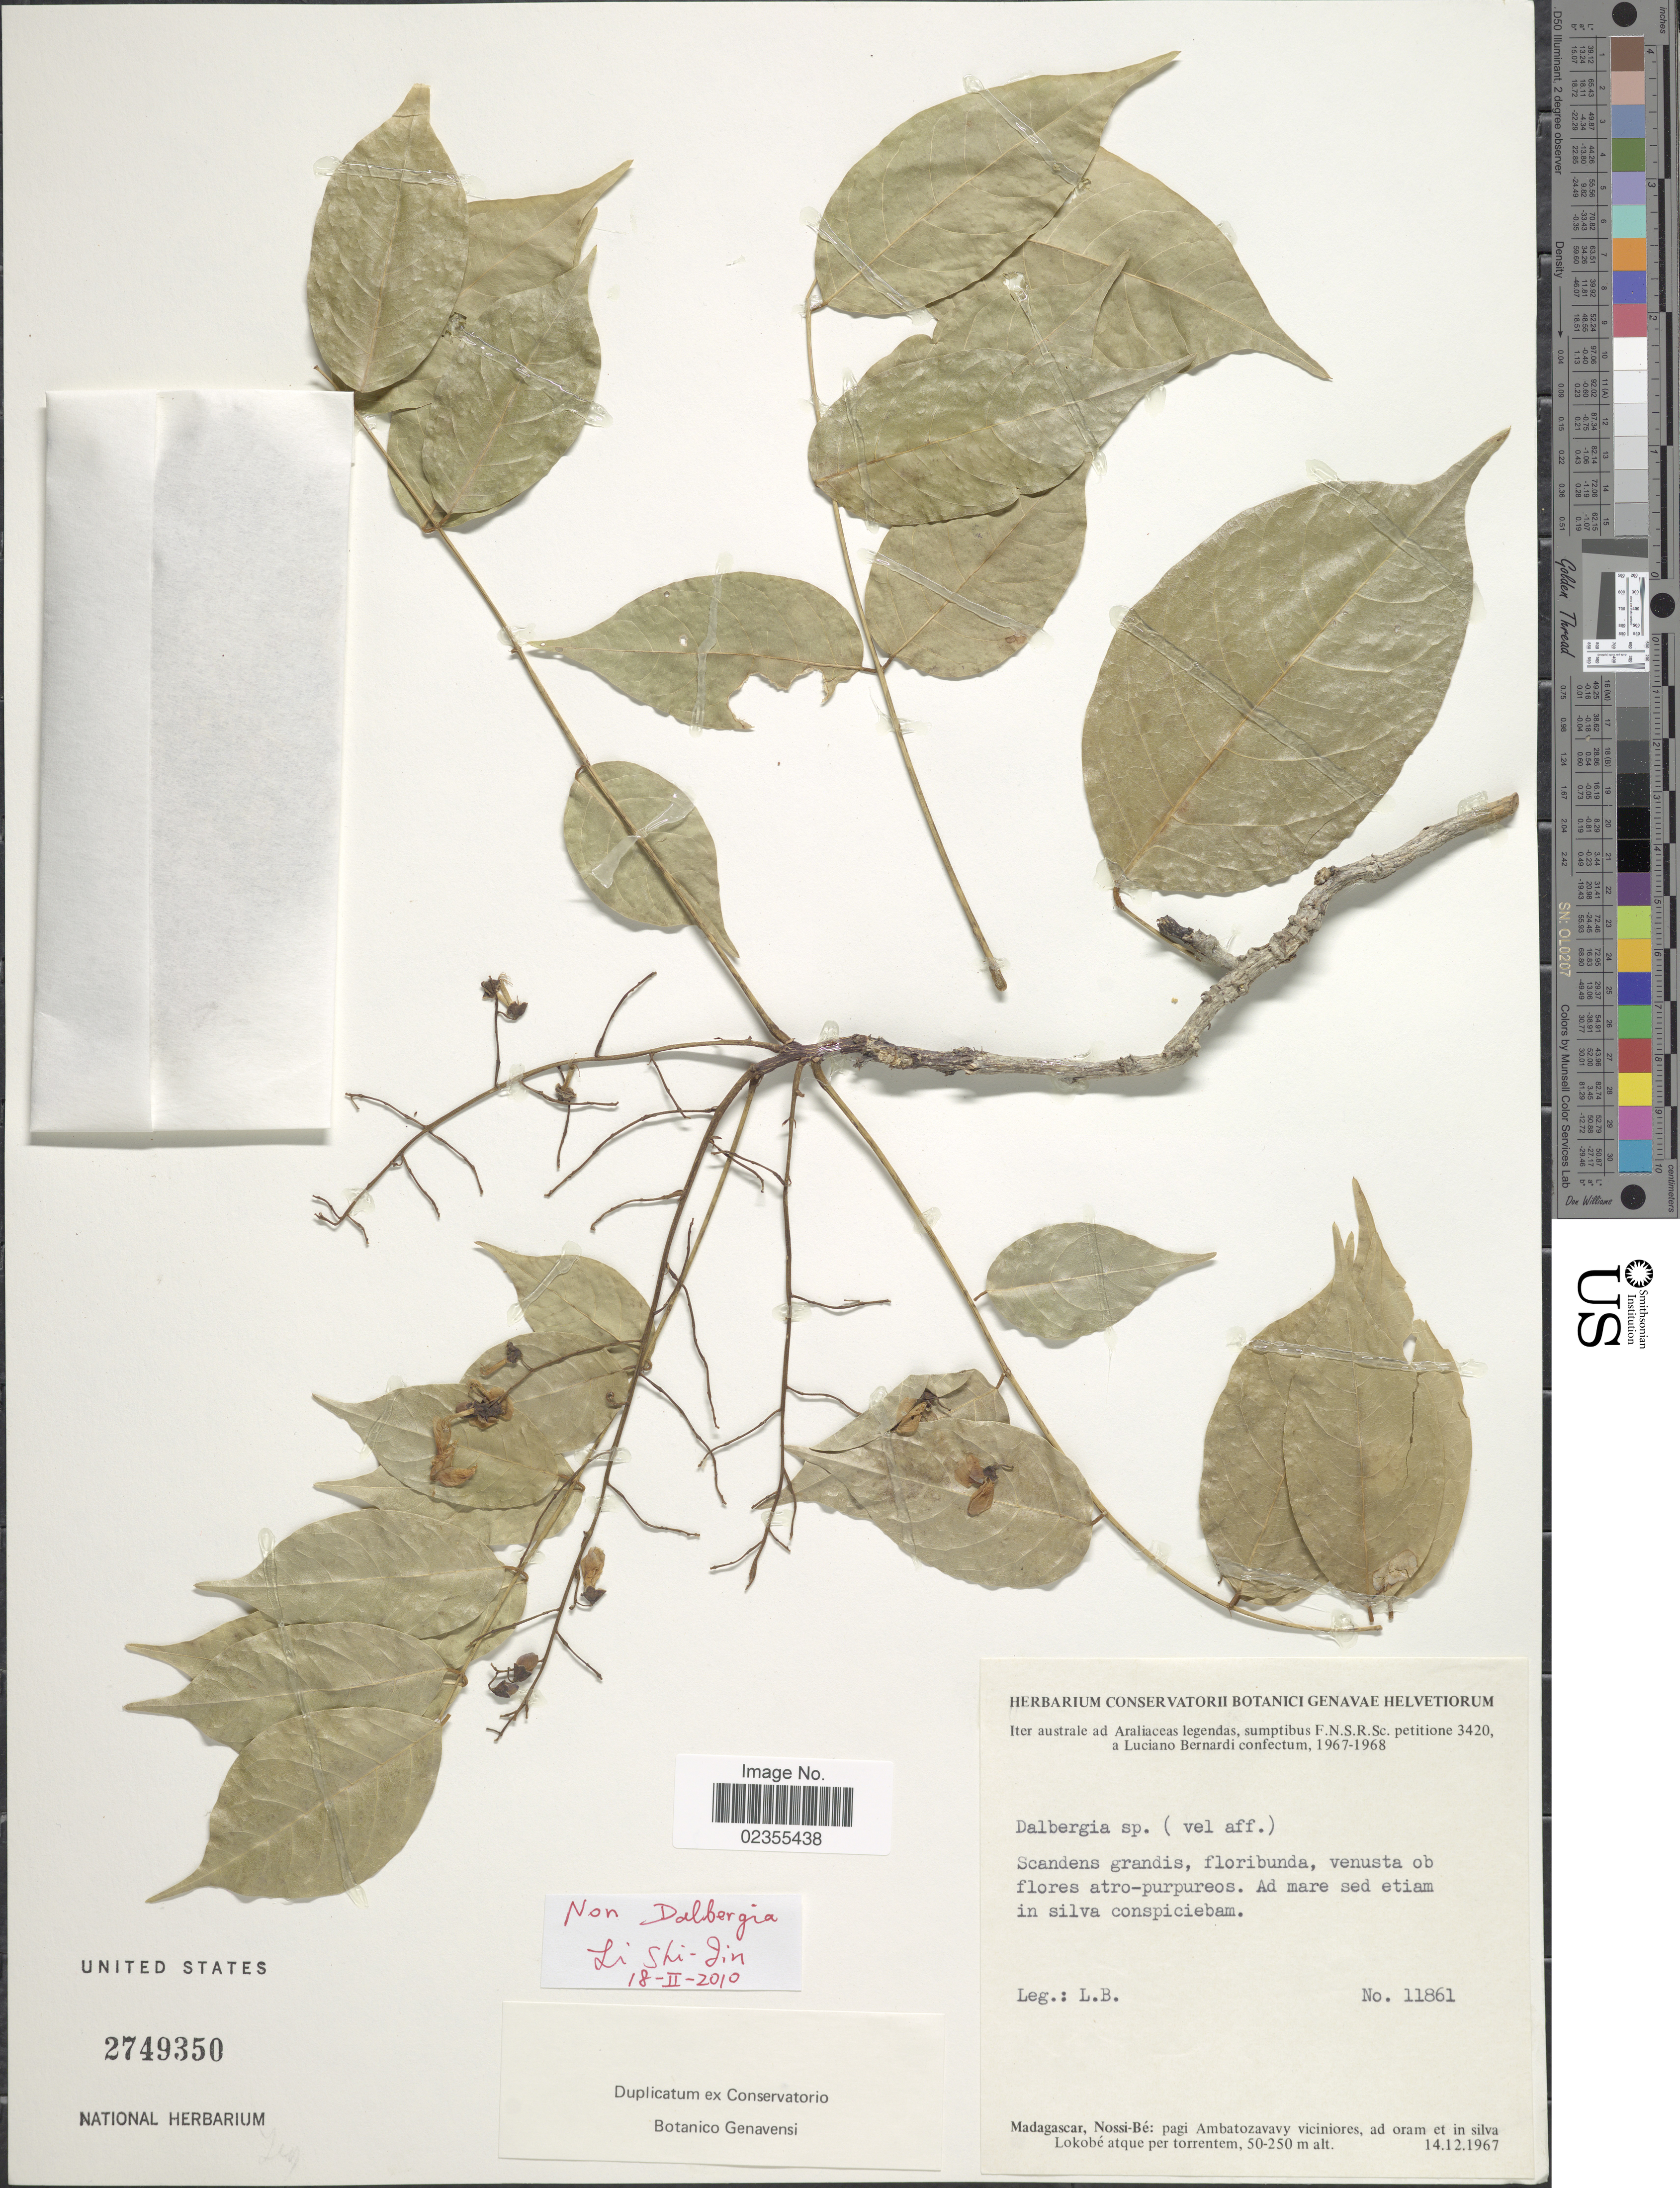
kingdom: Plantae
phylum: Tracheophyta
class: Magnoliopsida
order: Fabales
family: Fabaceae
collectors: L. Bernardi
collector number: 11861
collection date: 1967-12-14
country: Madagascar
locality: Nossi-Bé: pagi Ambatozavavy viciniores, ad oram et in silva Lokobé atque per torrentem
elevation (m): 50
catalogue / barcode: US 2749350